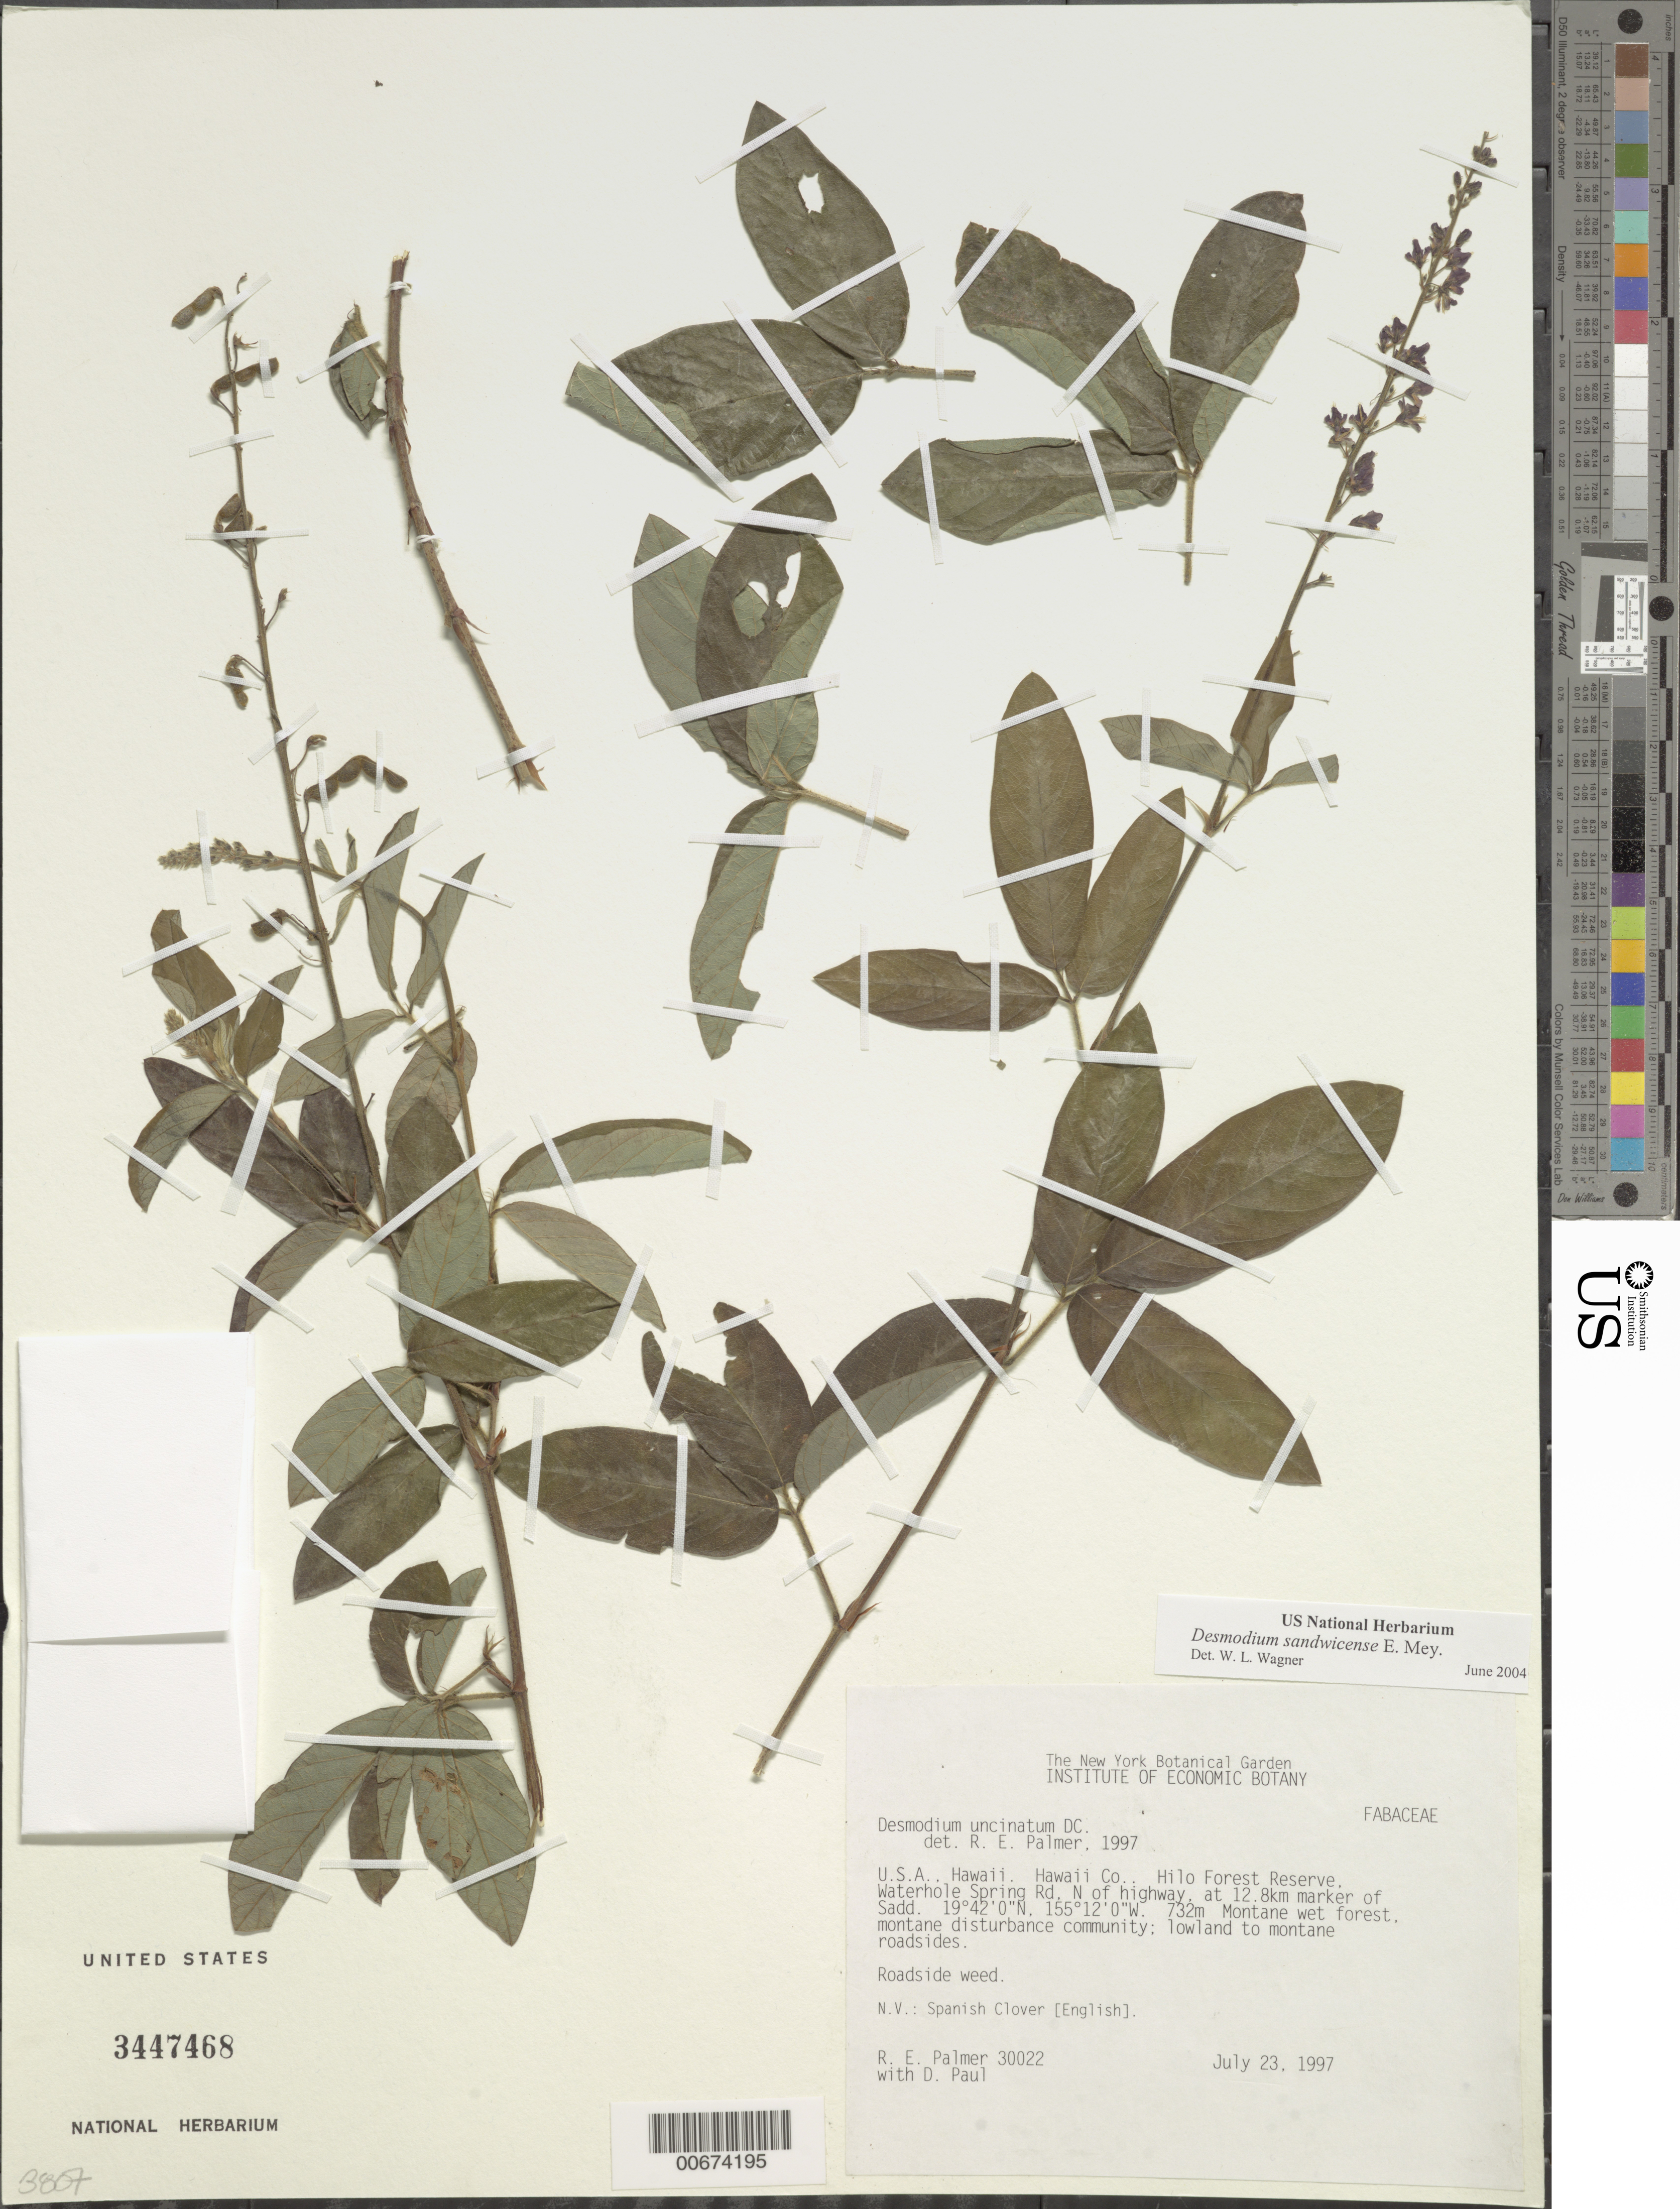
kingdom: Plantae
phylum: Tracheophyta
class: Magnoliopsida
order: Fabales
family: Fabaceae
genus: Desmodium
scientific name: Desmodium uncinatum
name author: (Jacq.) DC.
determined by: Wagner, W. L., (BOT), Smithsonian Institution - National Museum of Natural History (UNITED STATES)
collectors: R. Palmer & D. Paul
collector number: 30022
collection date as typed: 23 Jul 1997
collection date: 1997-07-23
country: United States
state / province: Hawaii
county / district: Hawaii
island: Hawaii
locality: Hilo Forest Reserve, Waterhole Spring Rd., N of Hwy, at 12.8 km marker of Sadd.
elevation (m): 732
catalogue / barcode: US 3447468